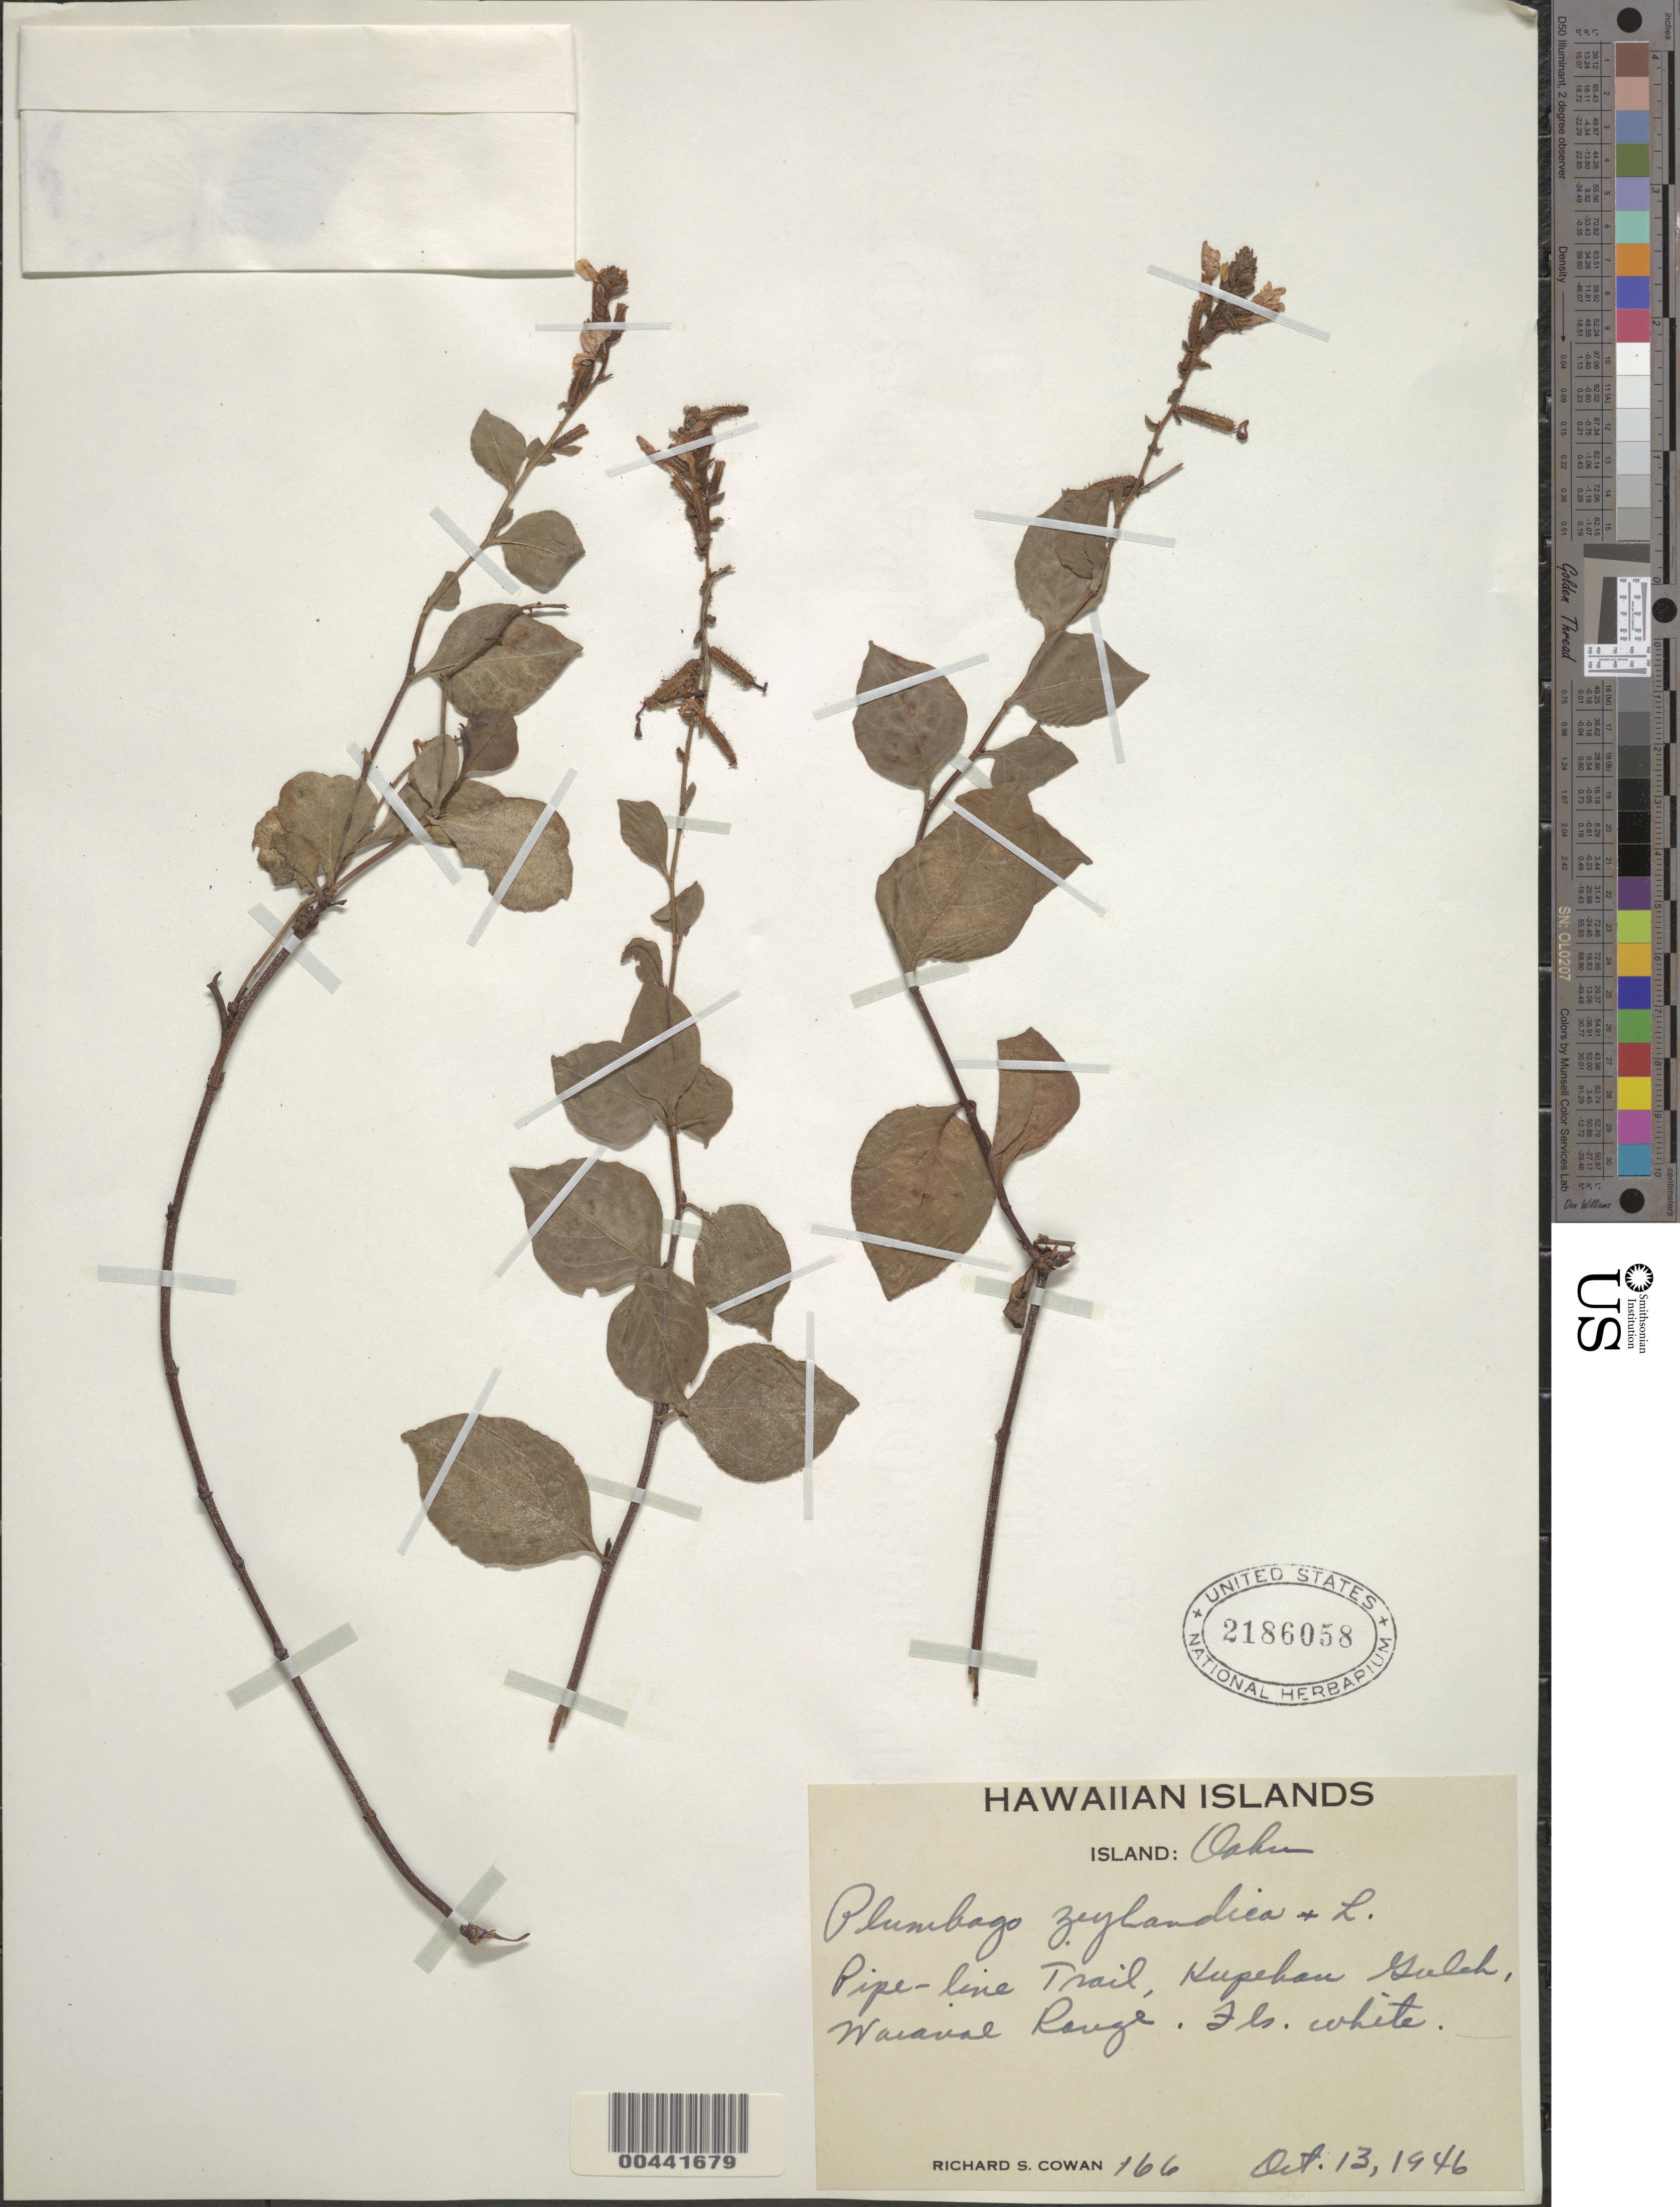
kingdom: Plantae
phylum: Tracheophyta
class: Magnoliopsida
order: Caryophyllales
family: Plumbaginaceae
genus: Plumbago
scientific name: Plumbago zeylanica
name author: L.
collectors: R. S. Cowan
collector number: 166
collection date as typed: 13 Oct 1946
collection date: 1946-10-13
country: United States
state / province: Hawaii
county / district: Honolulu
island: Oahu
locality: Pipe-Line Trail, Kupehau Gulch, Waianae Range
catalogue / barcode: US 2186058